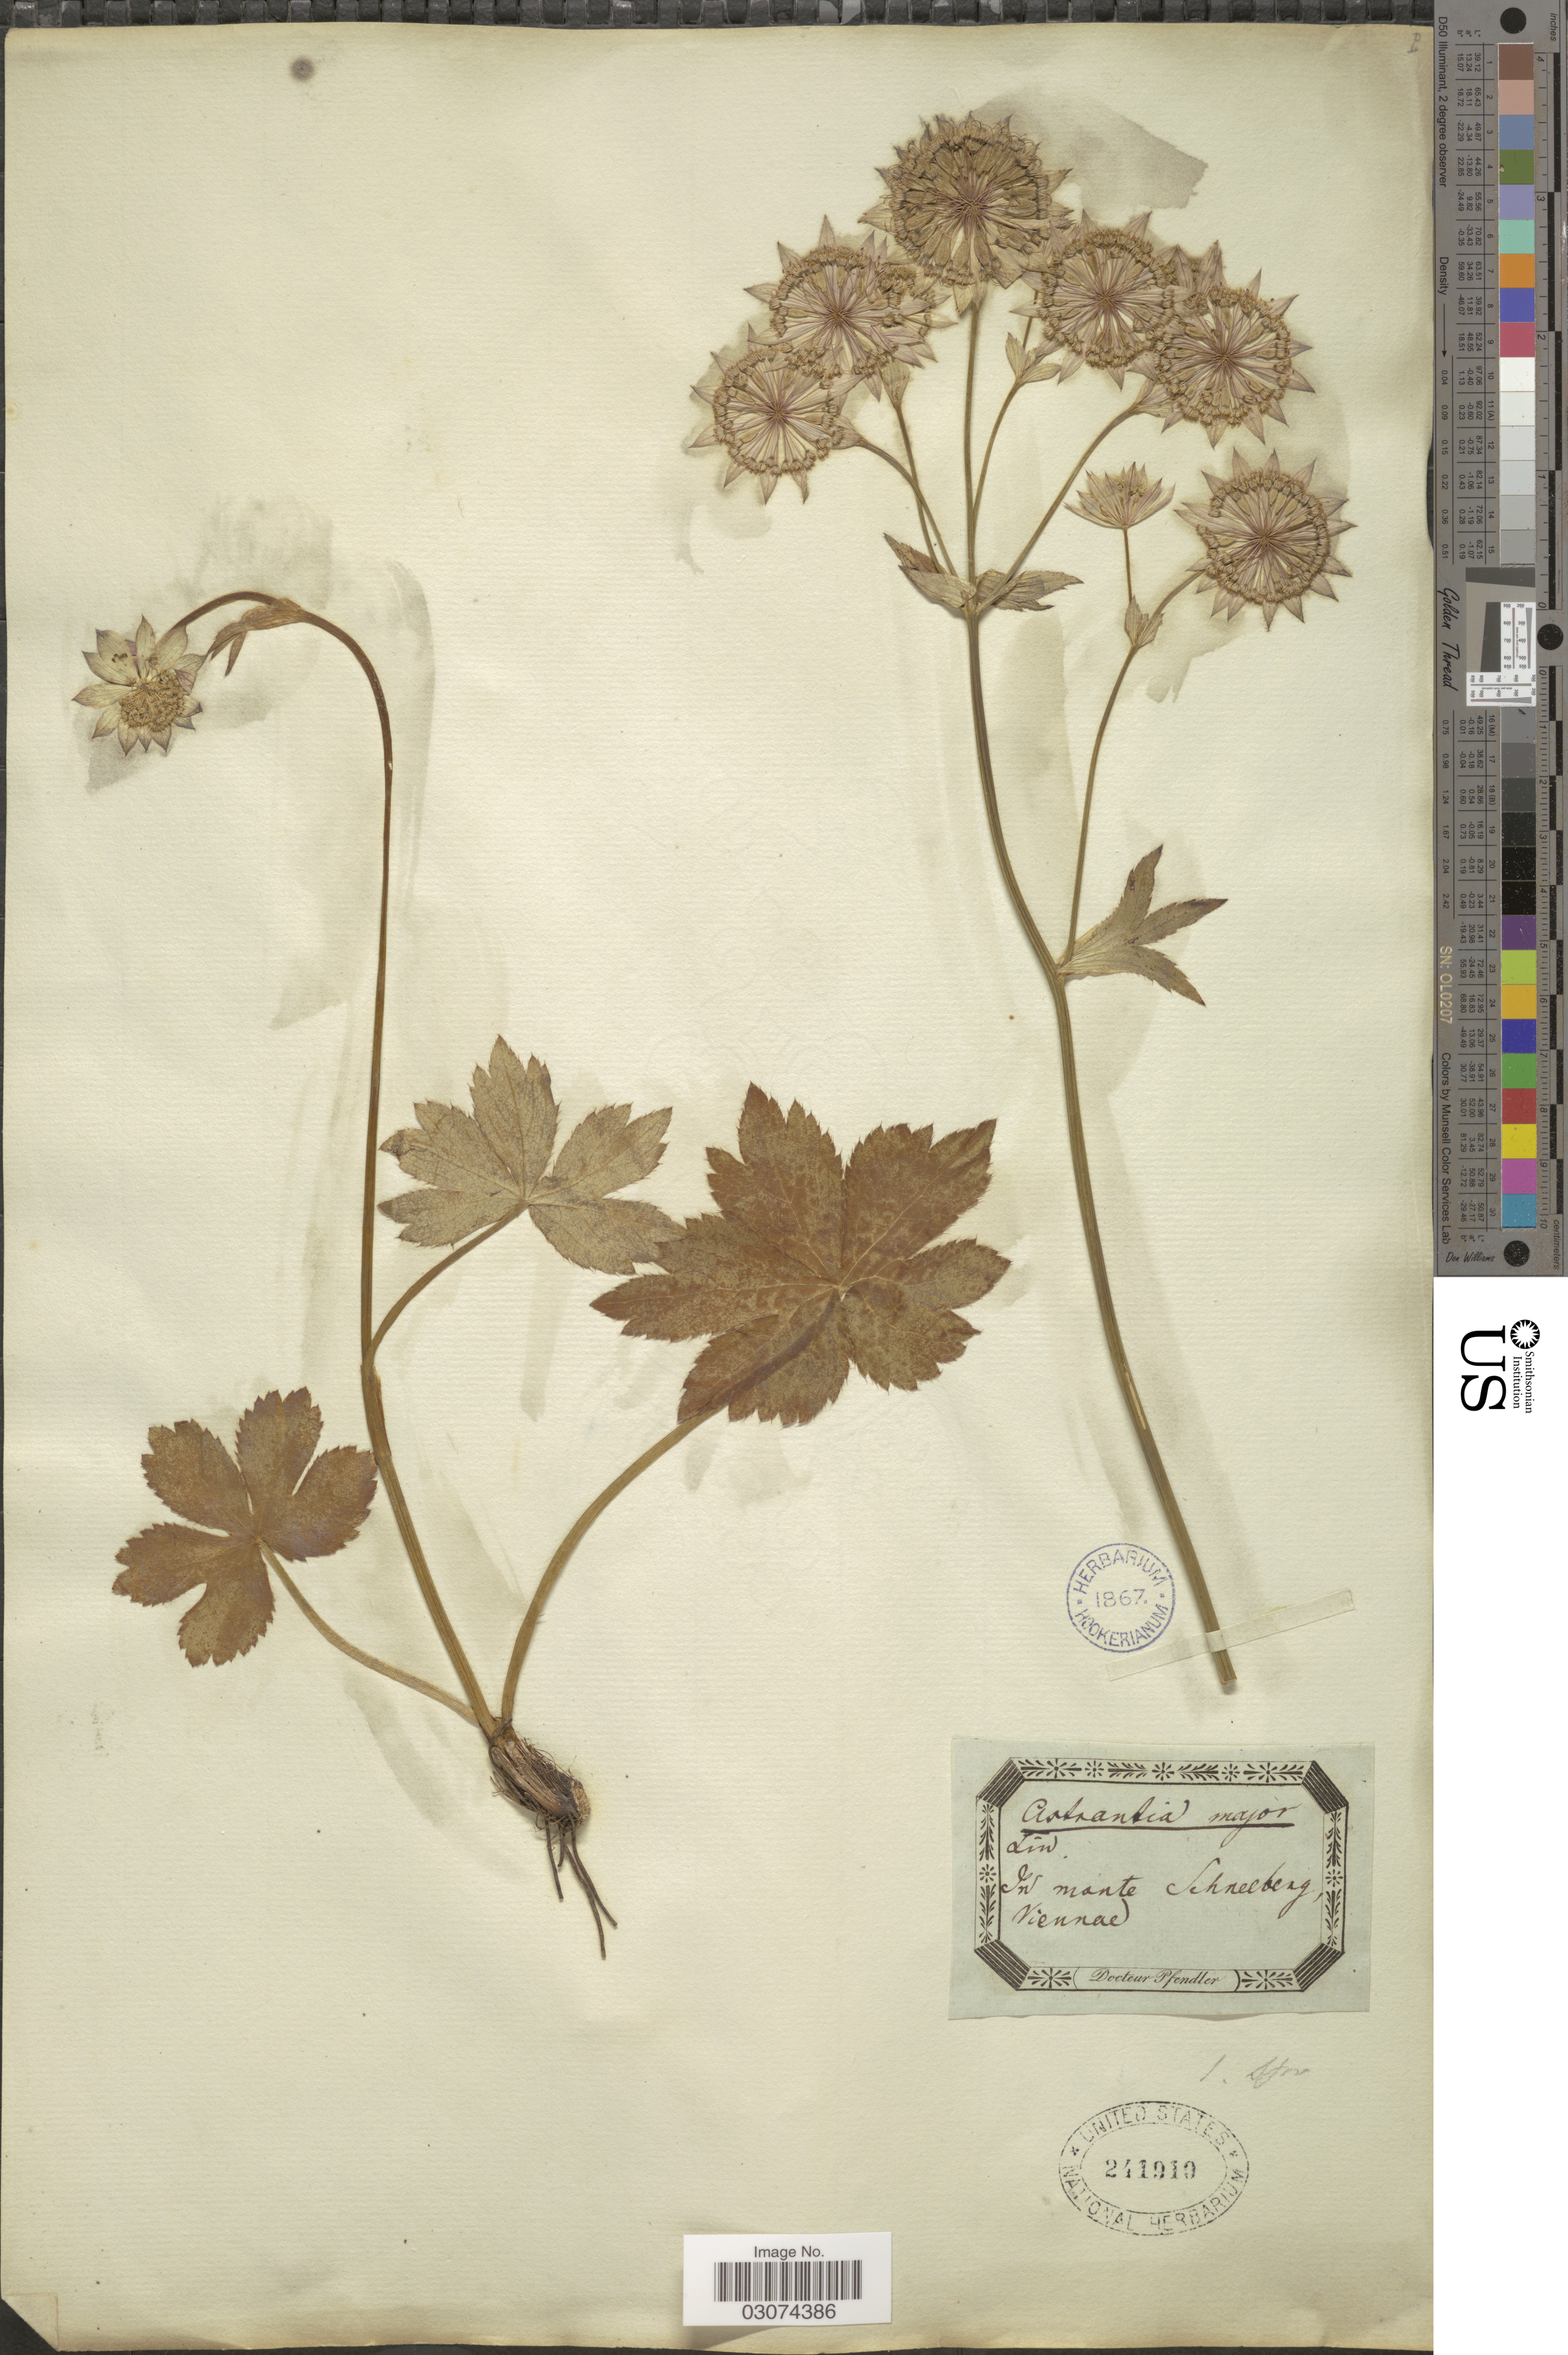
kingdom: Plantae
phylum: Tracheophyta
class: Magnoliopsida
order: Apiales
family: Apiaceae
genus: Astrantia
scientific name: Astrantia major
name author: L.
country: Austria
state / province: Wien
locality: In monte Schnelberg, Viennae.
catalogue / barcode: US 241919